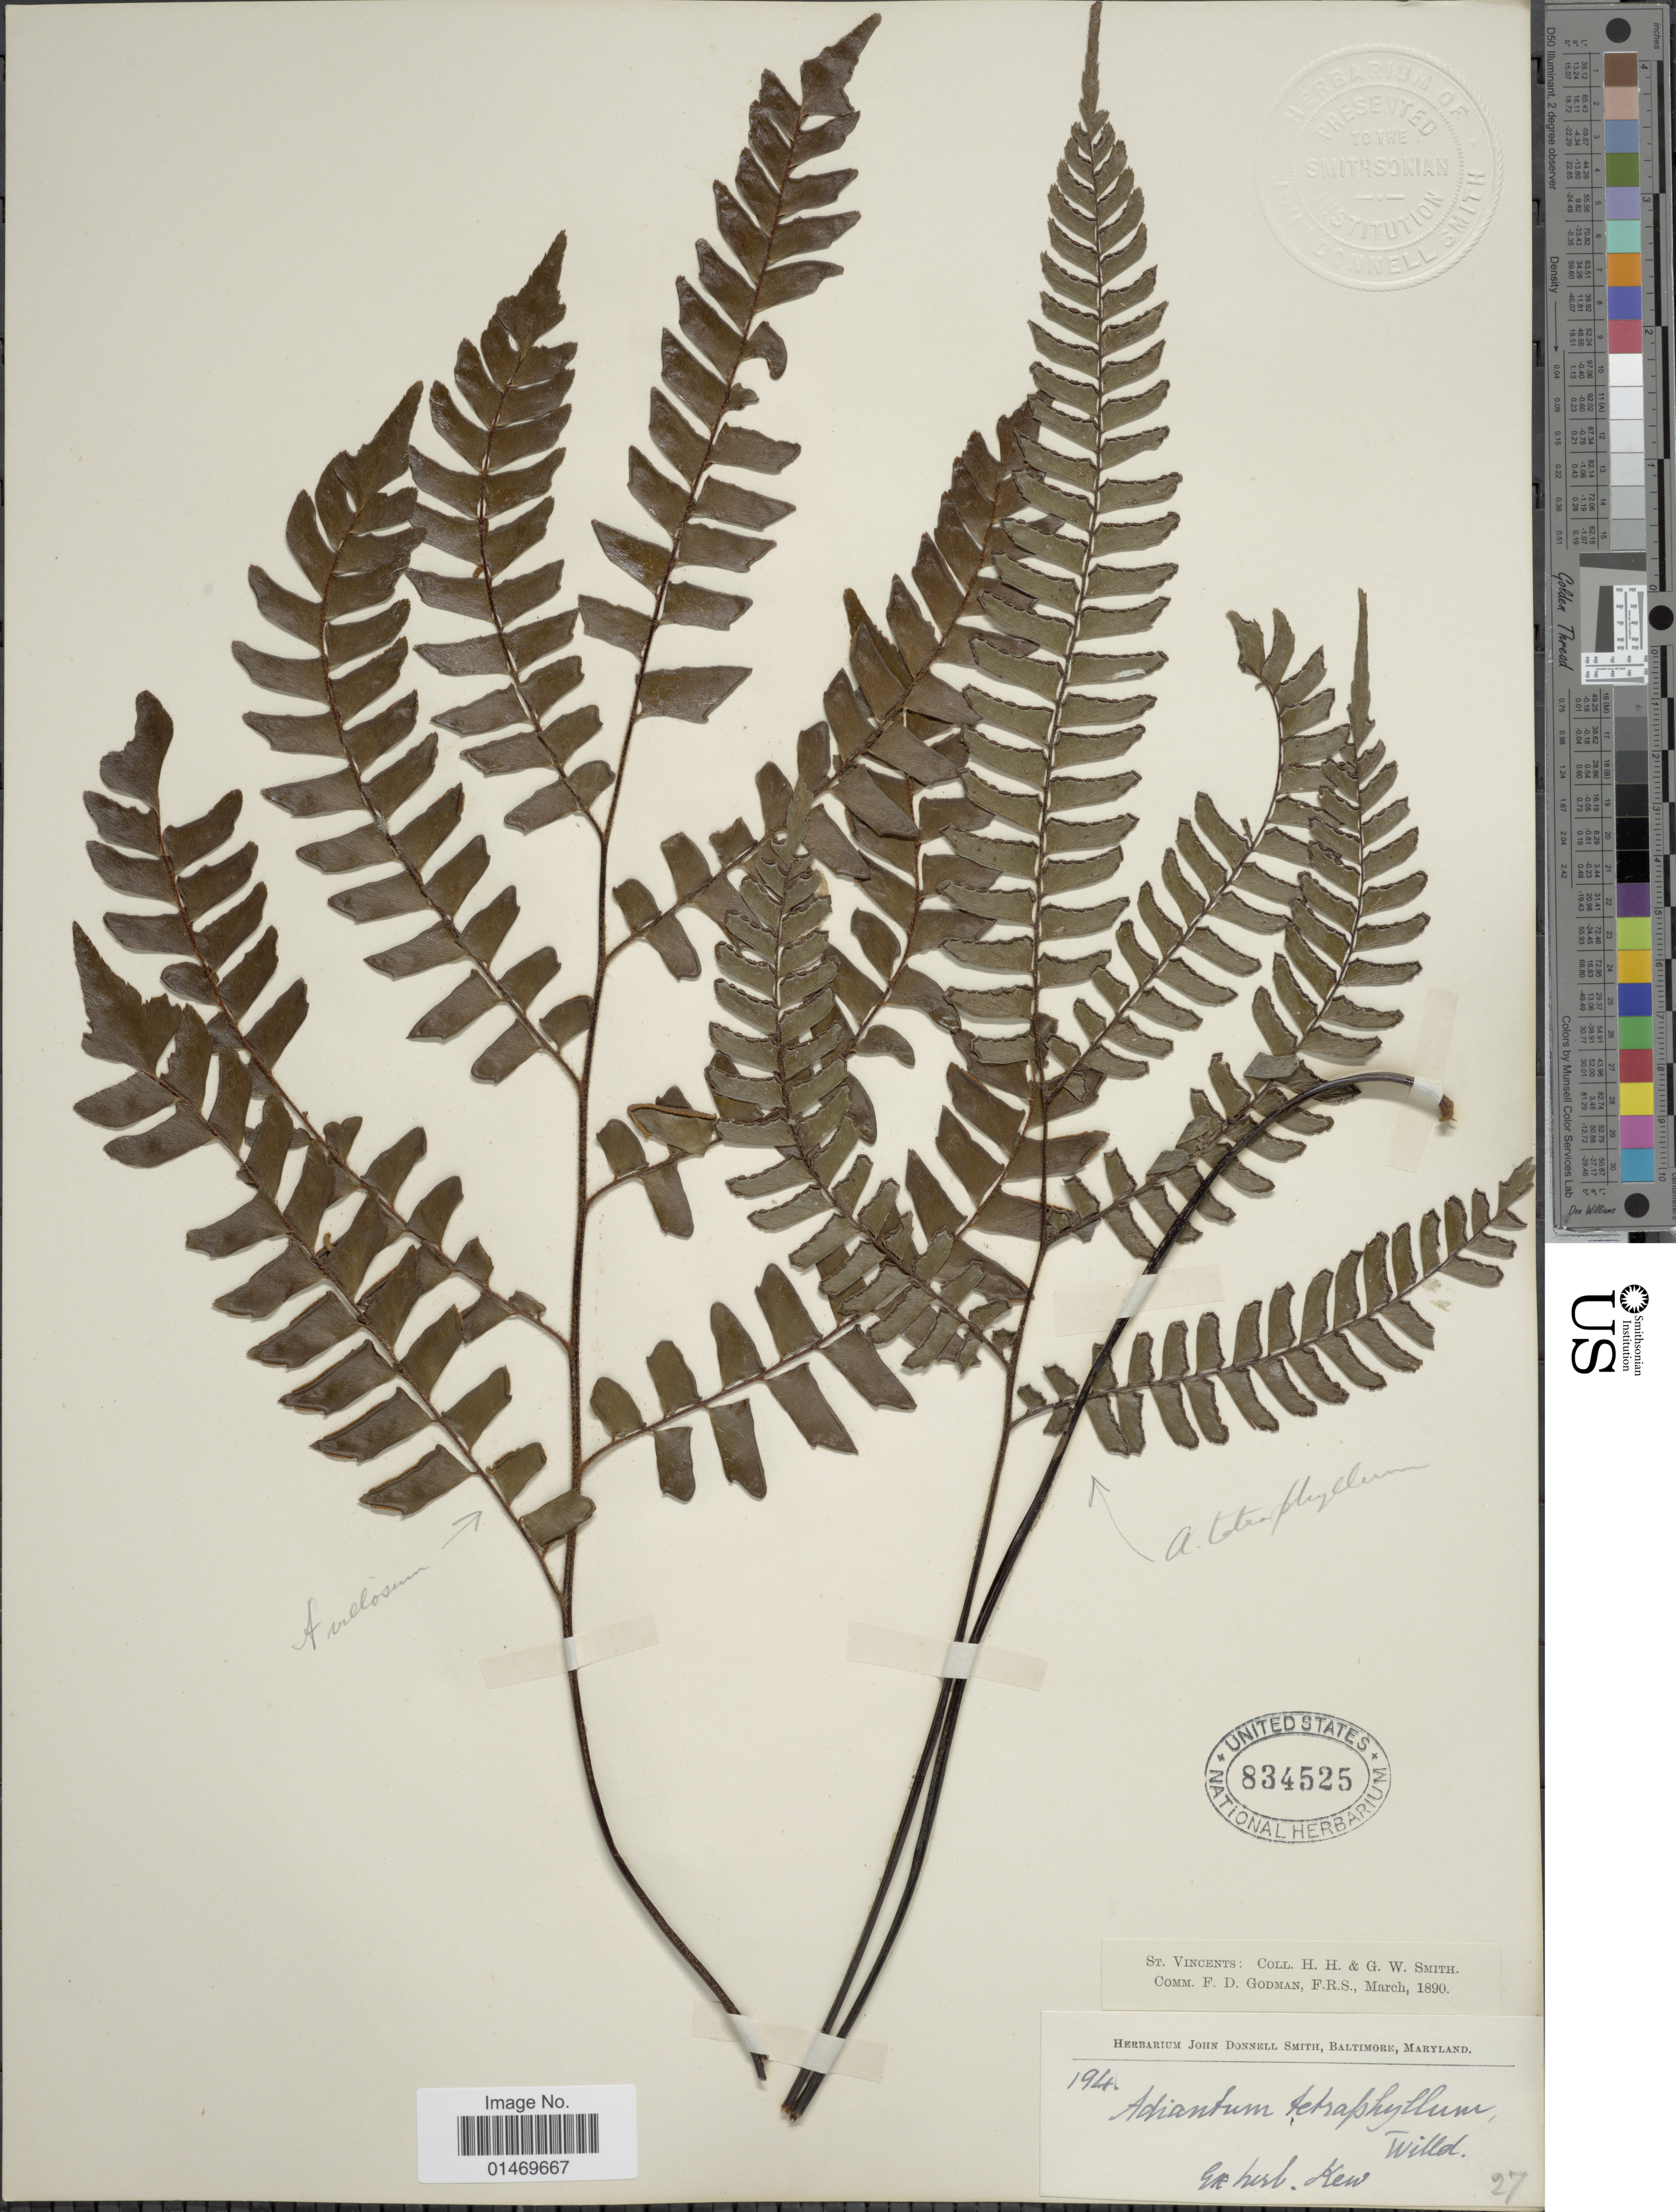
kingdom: Plantae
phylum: Tracheophyta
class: Polypodiopsida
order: Polypodiales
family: Pteridaceae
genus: Adiantum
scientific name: Adiantum tetraphyllum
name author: Humb. & Bonpl. ex Willd.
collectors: H. H. Smith & G. Smith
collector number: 194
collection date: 1890-03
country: St. Vincent - Grenadines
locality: St. Vincents.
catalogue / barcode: US 834525